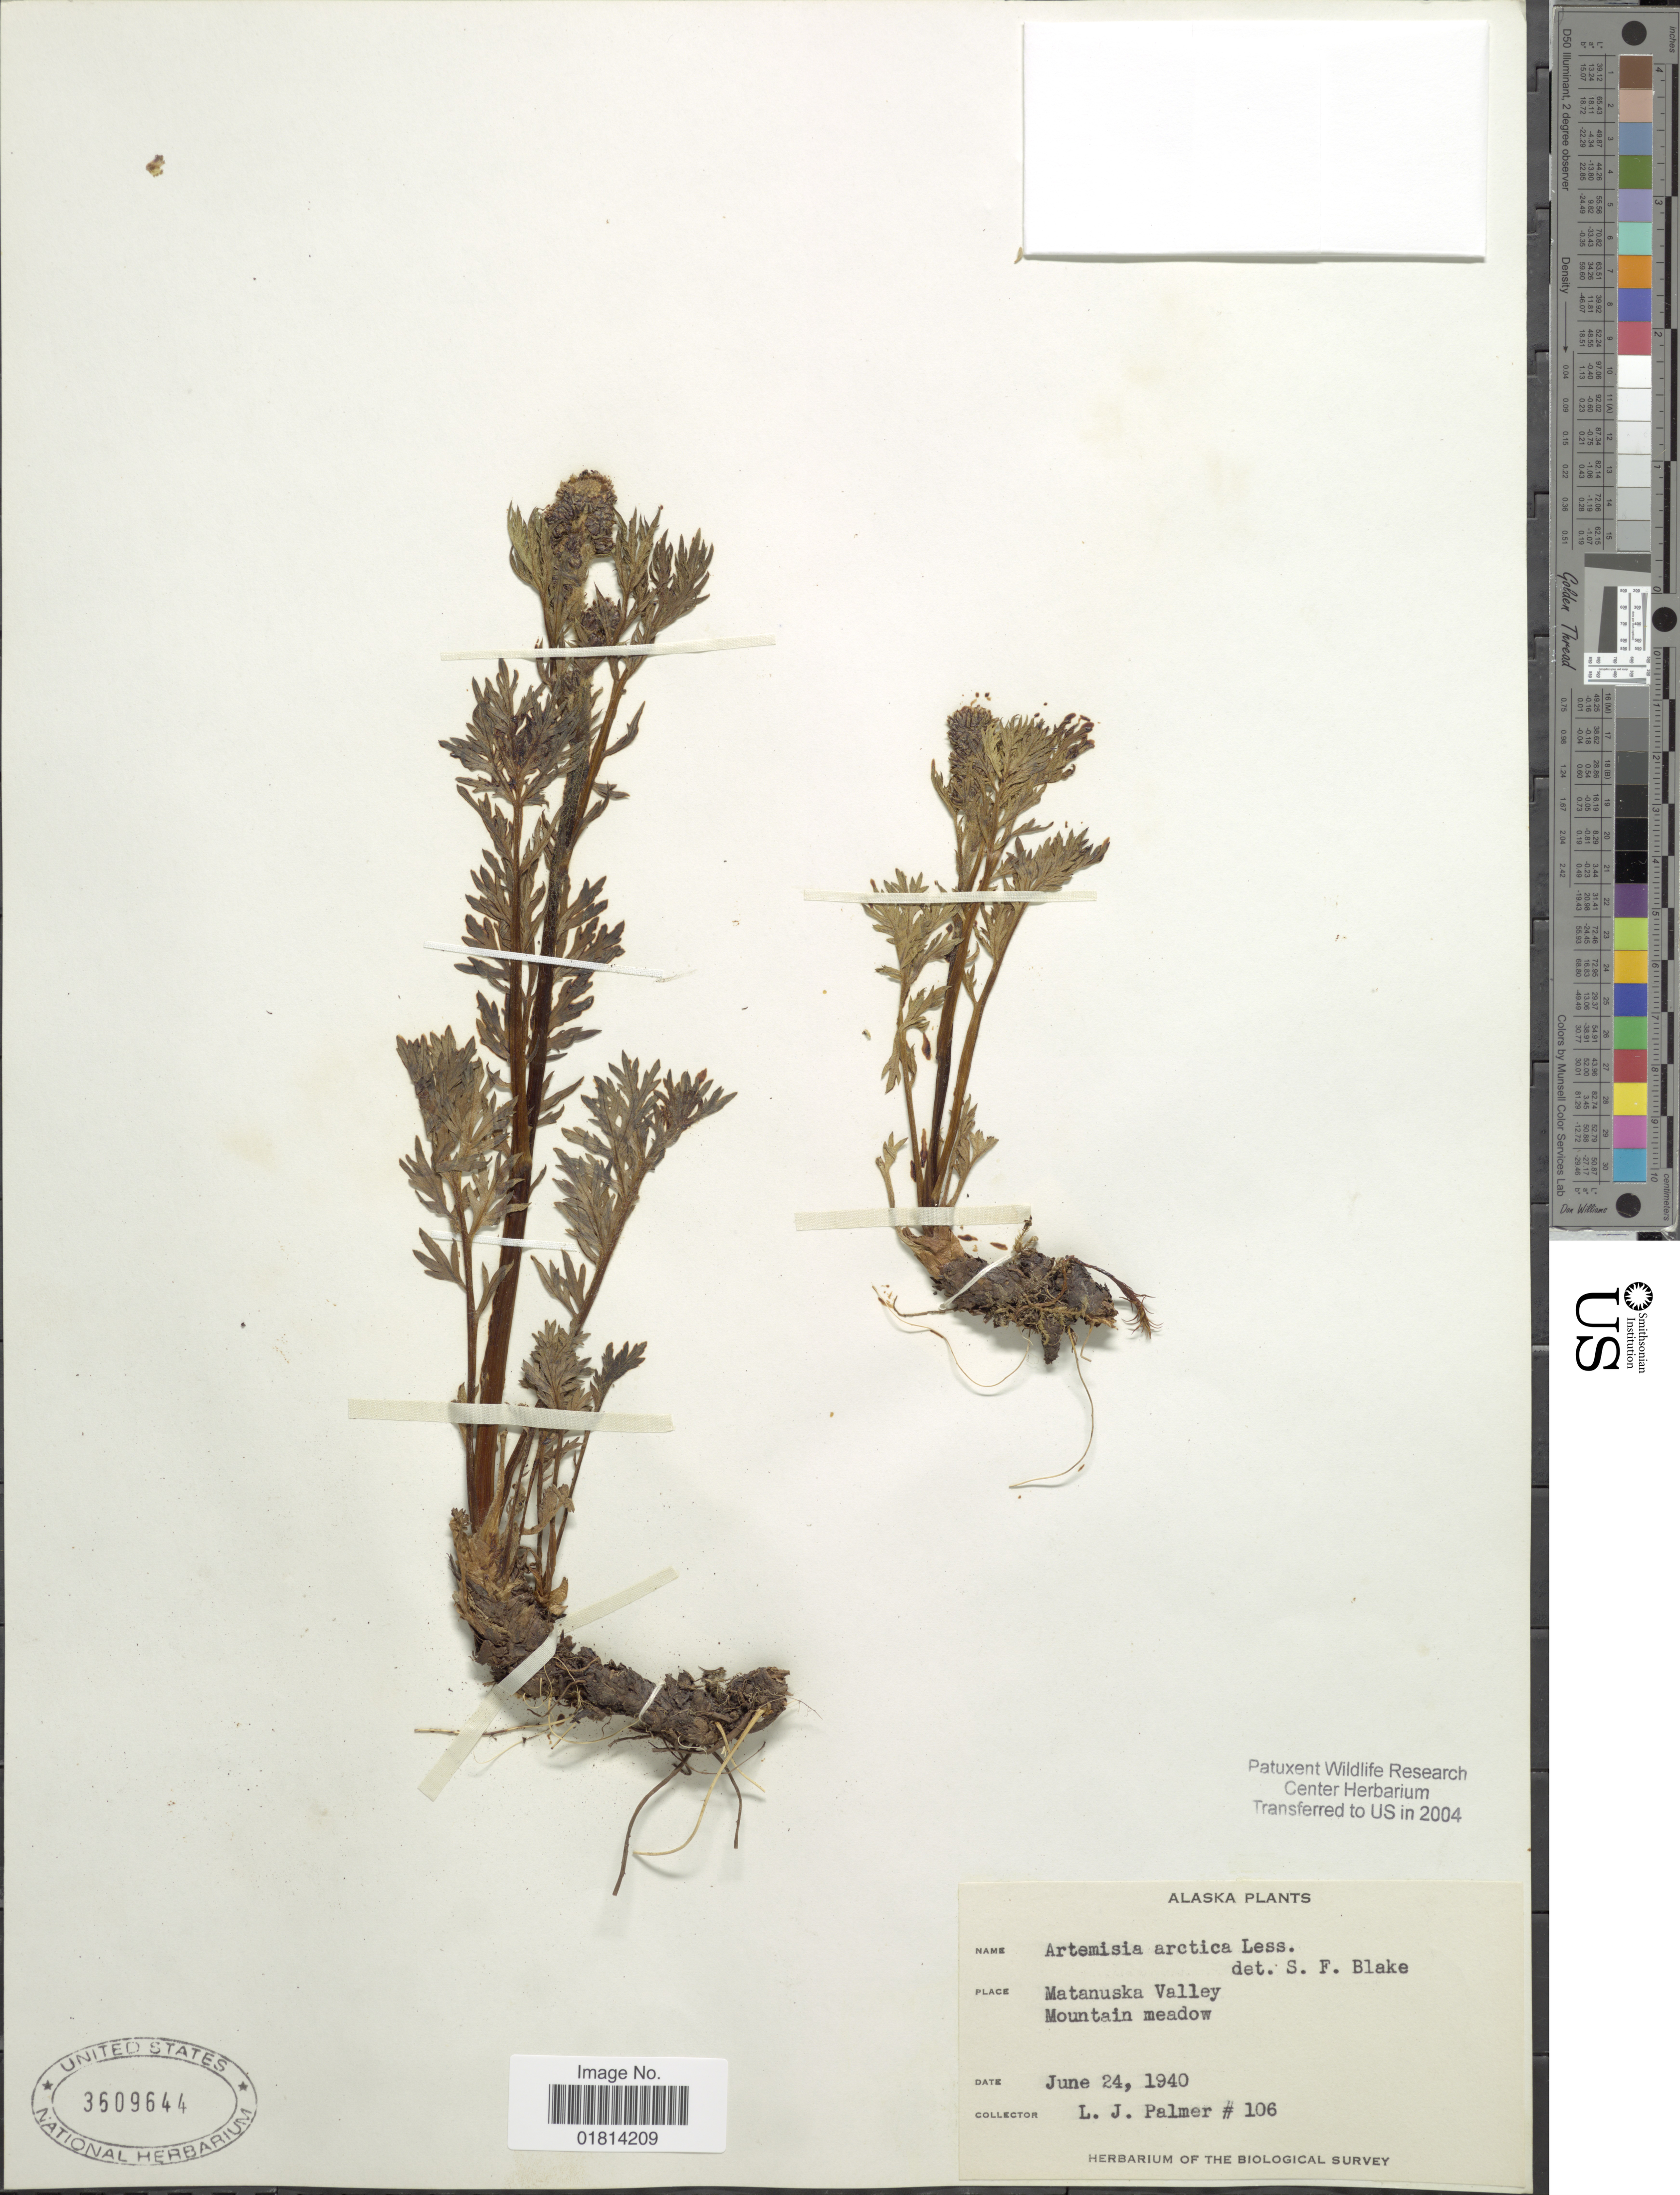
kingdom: Plantae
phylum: Tracheophyta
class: Magnoliopsida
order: Asterales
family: Asteraceae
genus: Artemisia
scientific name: Artemisia arctica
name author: Less.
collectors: L. J. Palmer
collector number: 106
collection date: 1940-06-24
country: United States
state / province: Alaska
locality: Matanuska Valley. Mountain meadow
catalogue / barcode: US 3609644